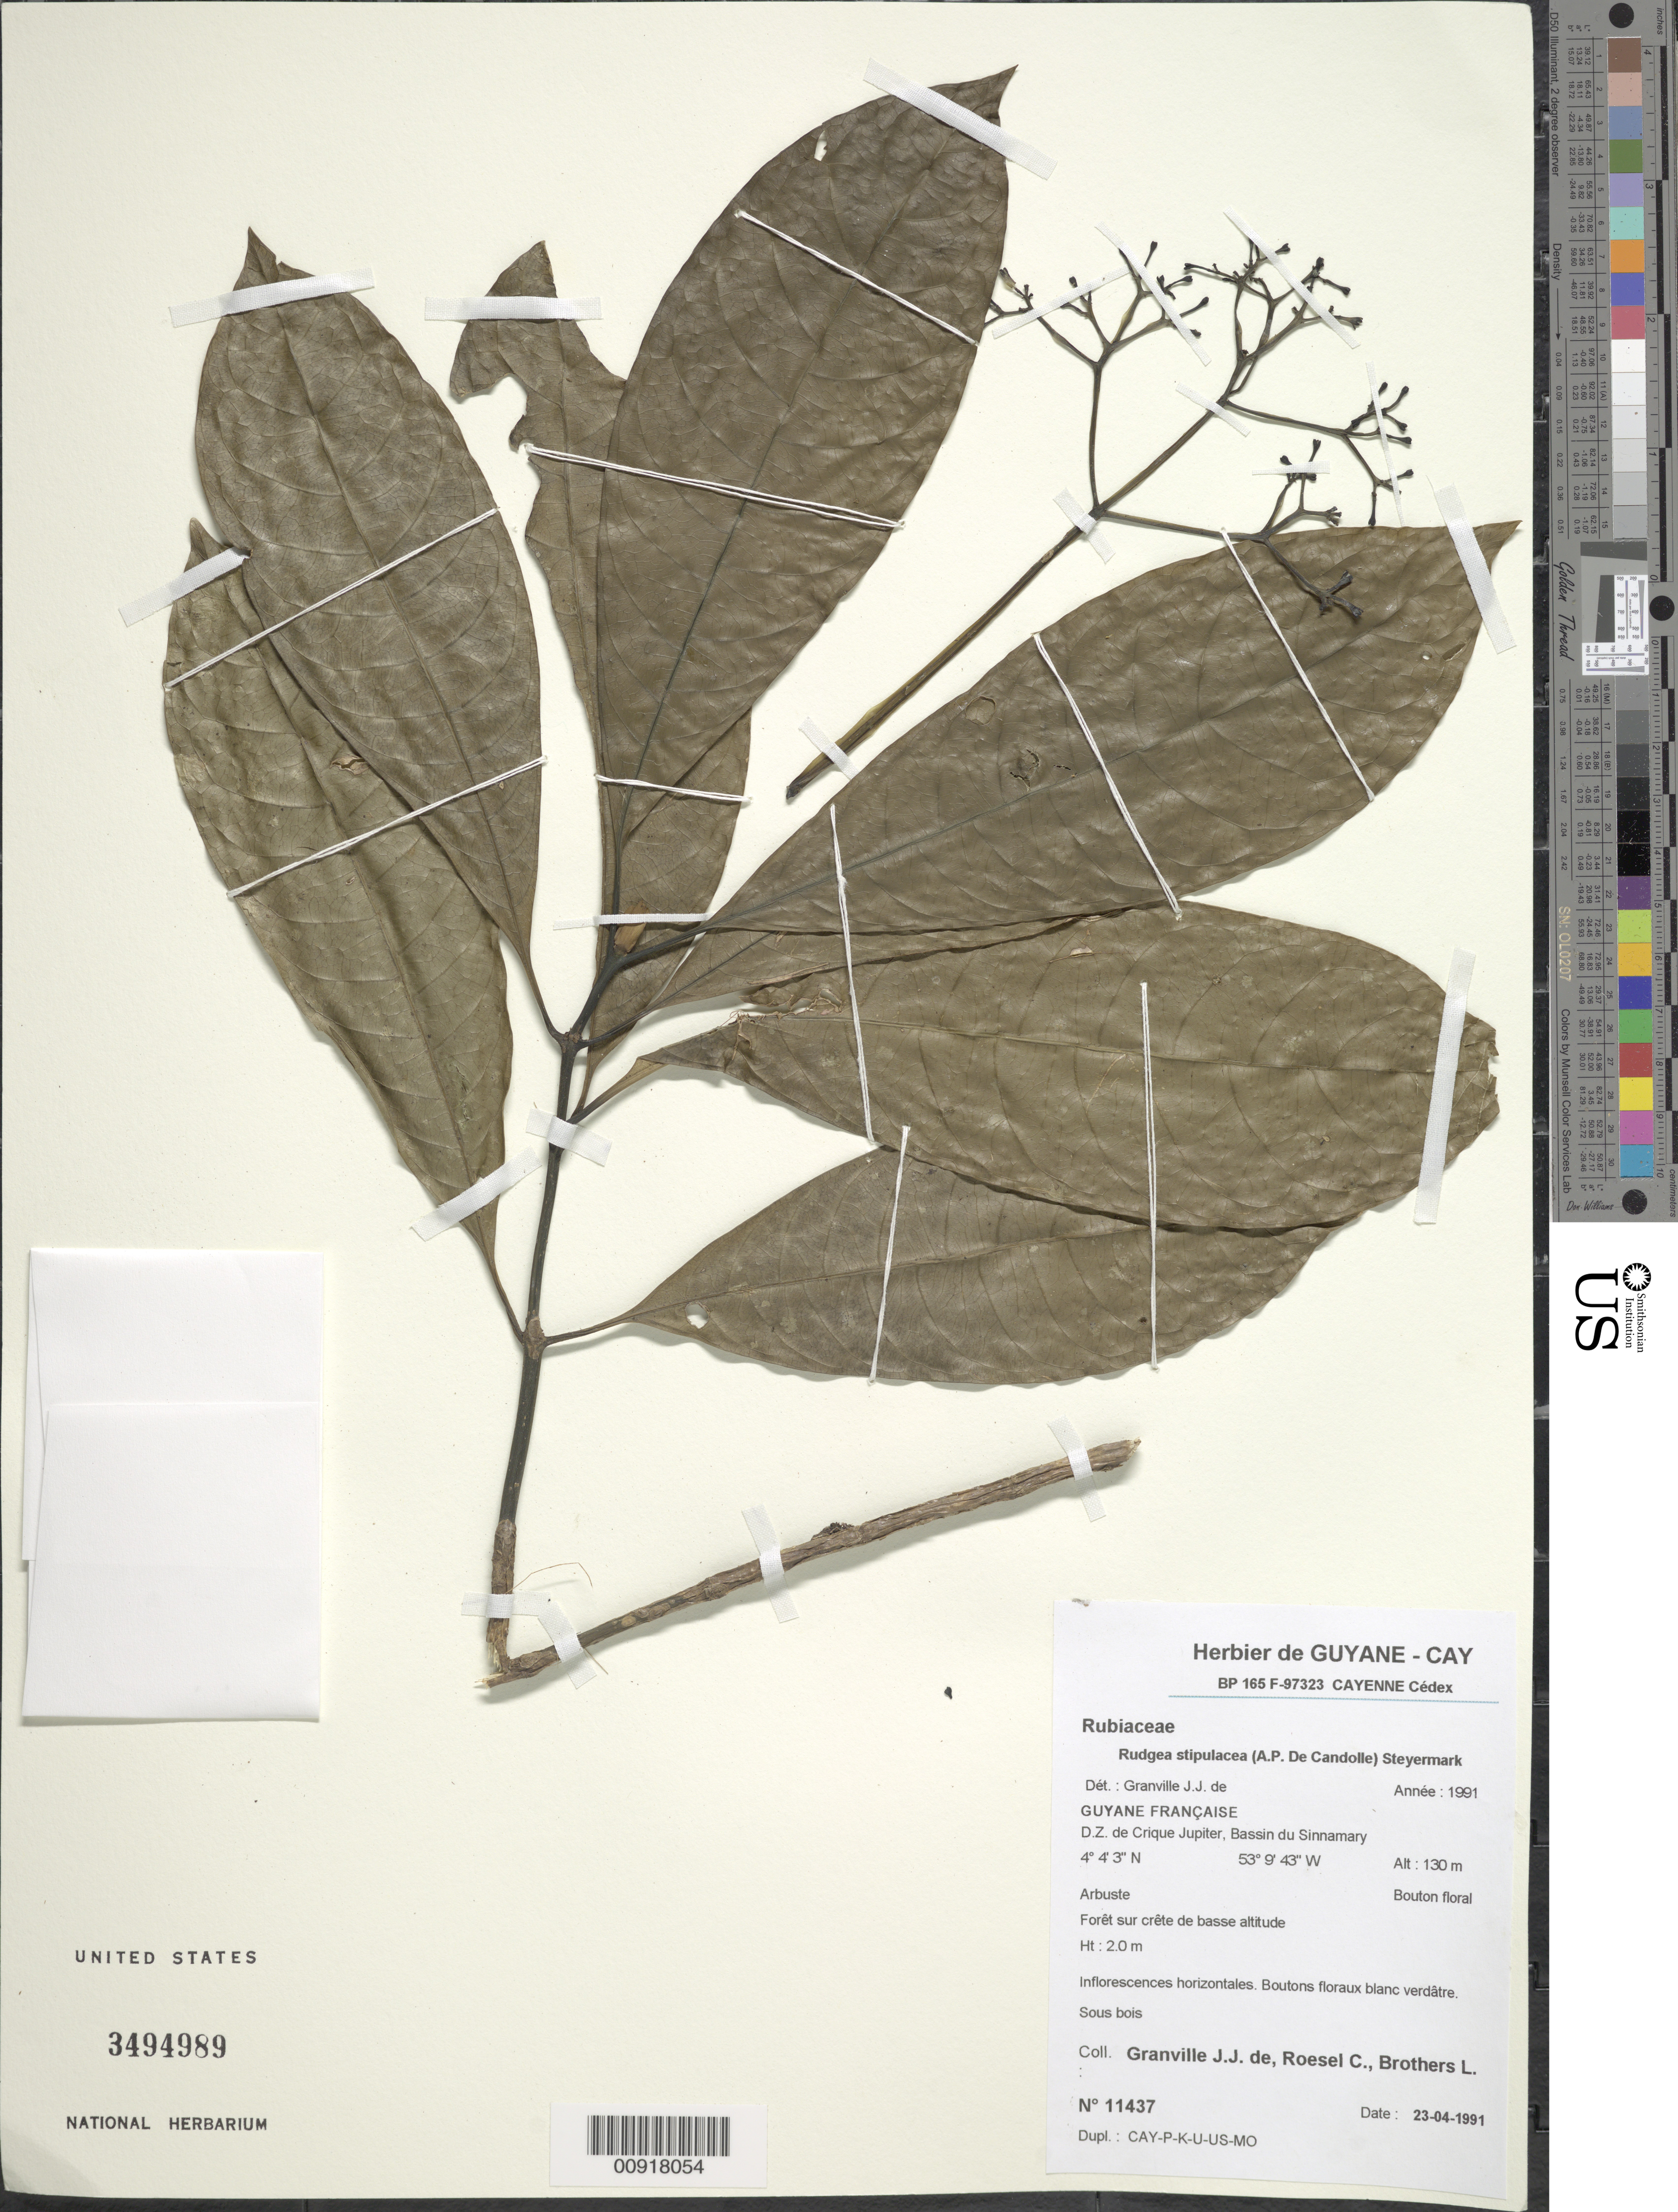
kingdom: Plantae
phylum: Tracheophyta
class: Magnoliopsida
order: Gentianales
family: Rubiaceae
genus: Rudgea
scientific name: Rudgea stipulacea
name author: (DC.) Steyerm.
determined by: Granville, J. J. de, (CAY), Institut de Recherche pour le Developpement (IRD) (FRENCH GUIANA)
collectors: J.-J. de Granville, C. S. Roesel & L. Brothers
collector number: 11437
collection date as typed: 23-Apr-91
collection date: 1991-04-23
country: French Guiana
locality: D.Z. de Crique Jupiter, Bassin du Sinnamary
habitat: Forêt sur crête de basse altitude; sous bois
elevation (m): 130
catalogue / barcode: US 3494989